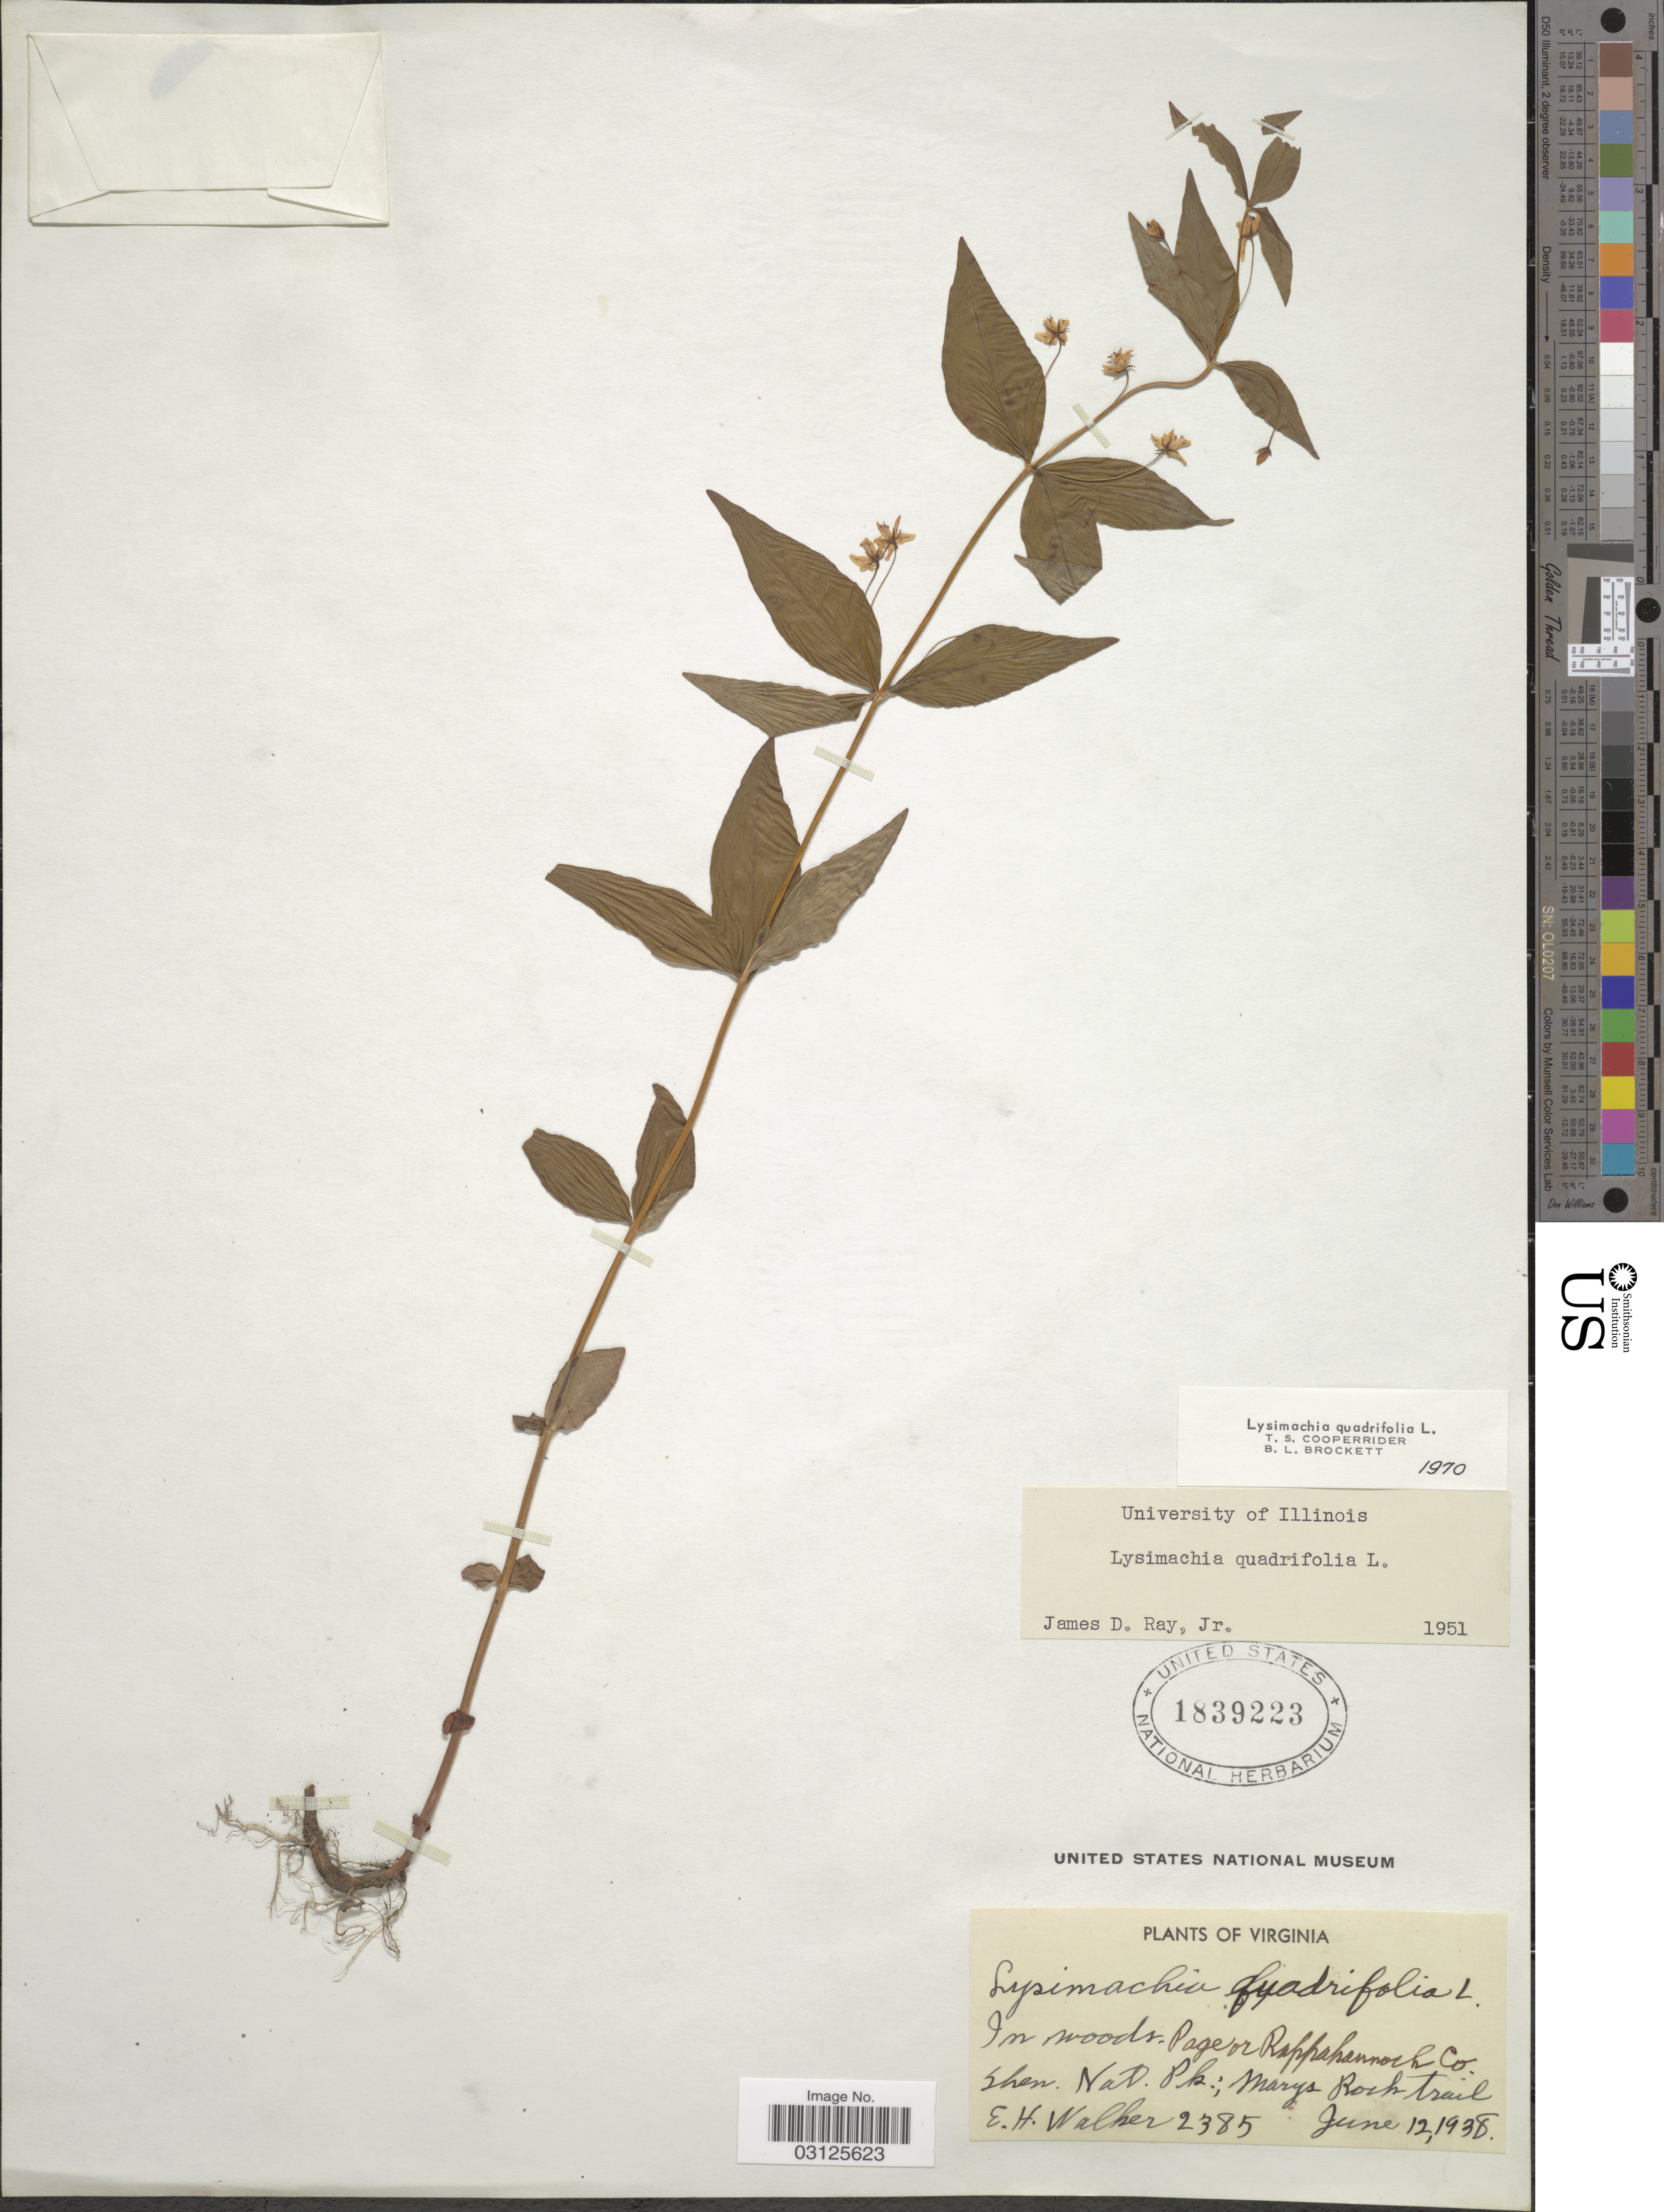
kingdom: Plantae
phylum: Tracheophyta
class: Magnoliopsida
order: Ericales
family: Primulaceae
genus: Lysimachia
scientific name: Lysimachia quadrifolia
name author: L.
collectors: E. H. Walker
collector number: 2385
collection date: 1938-06-12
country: United States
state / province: Virginia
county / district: Page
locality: In woods. Page or Rappahannock Co., Shen. Nat. Pk.; Marys Rock Trail.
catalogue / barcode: US 1839223